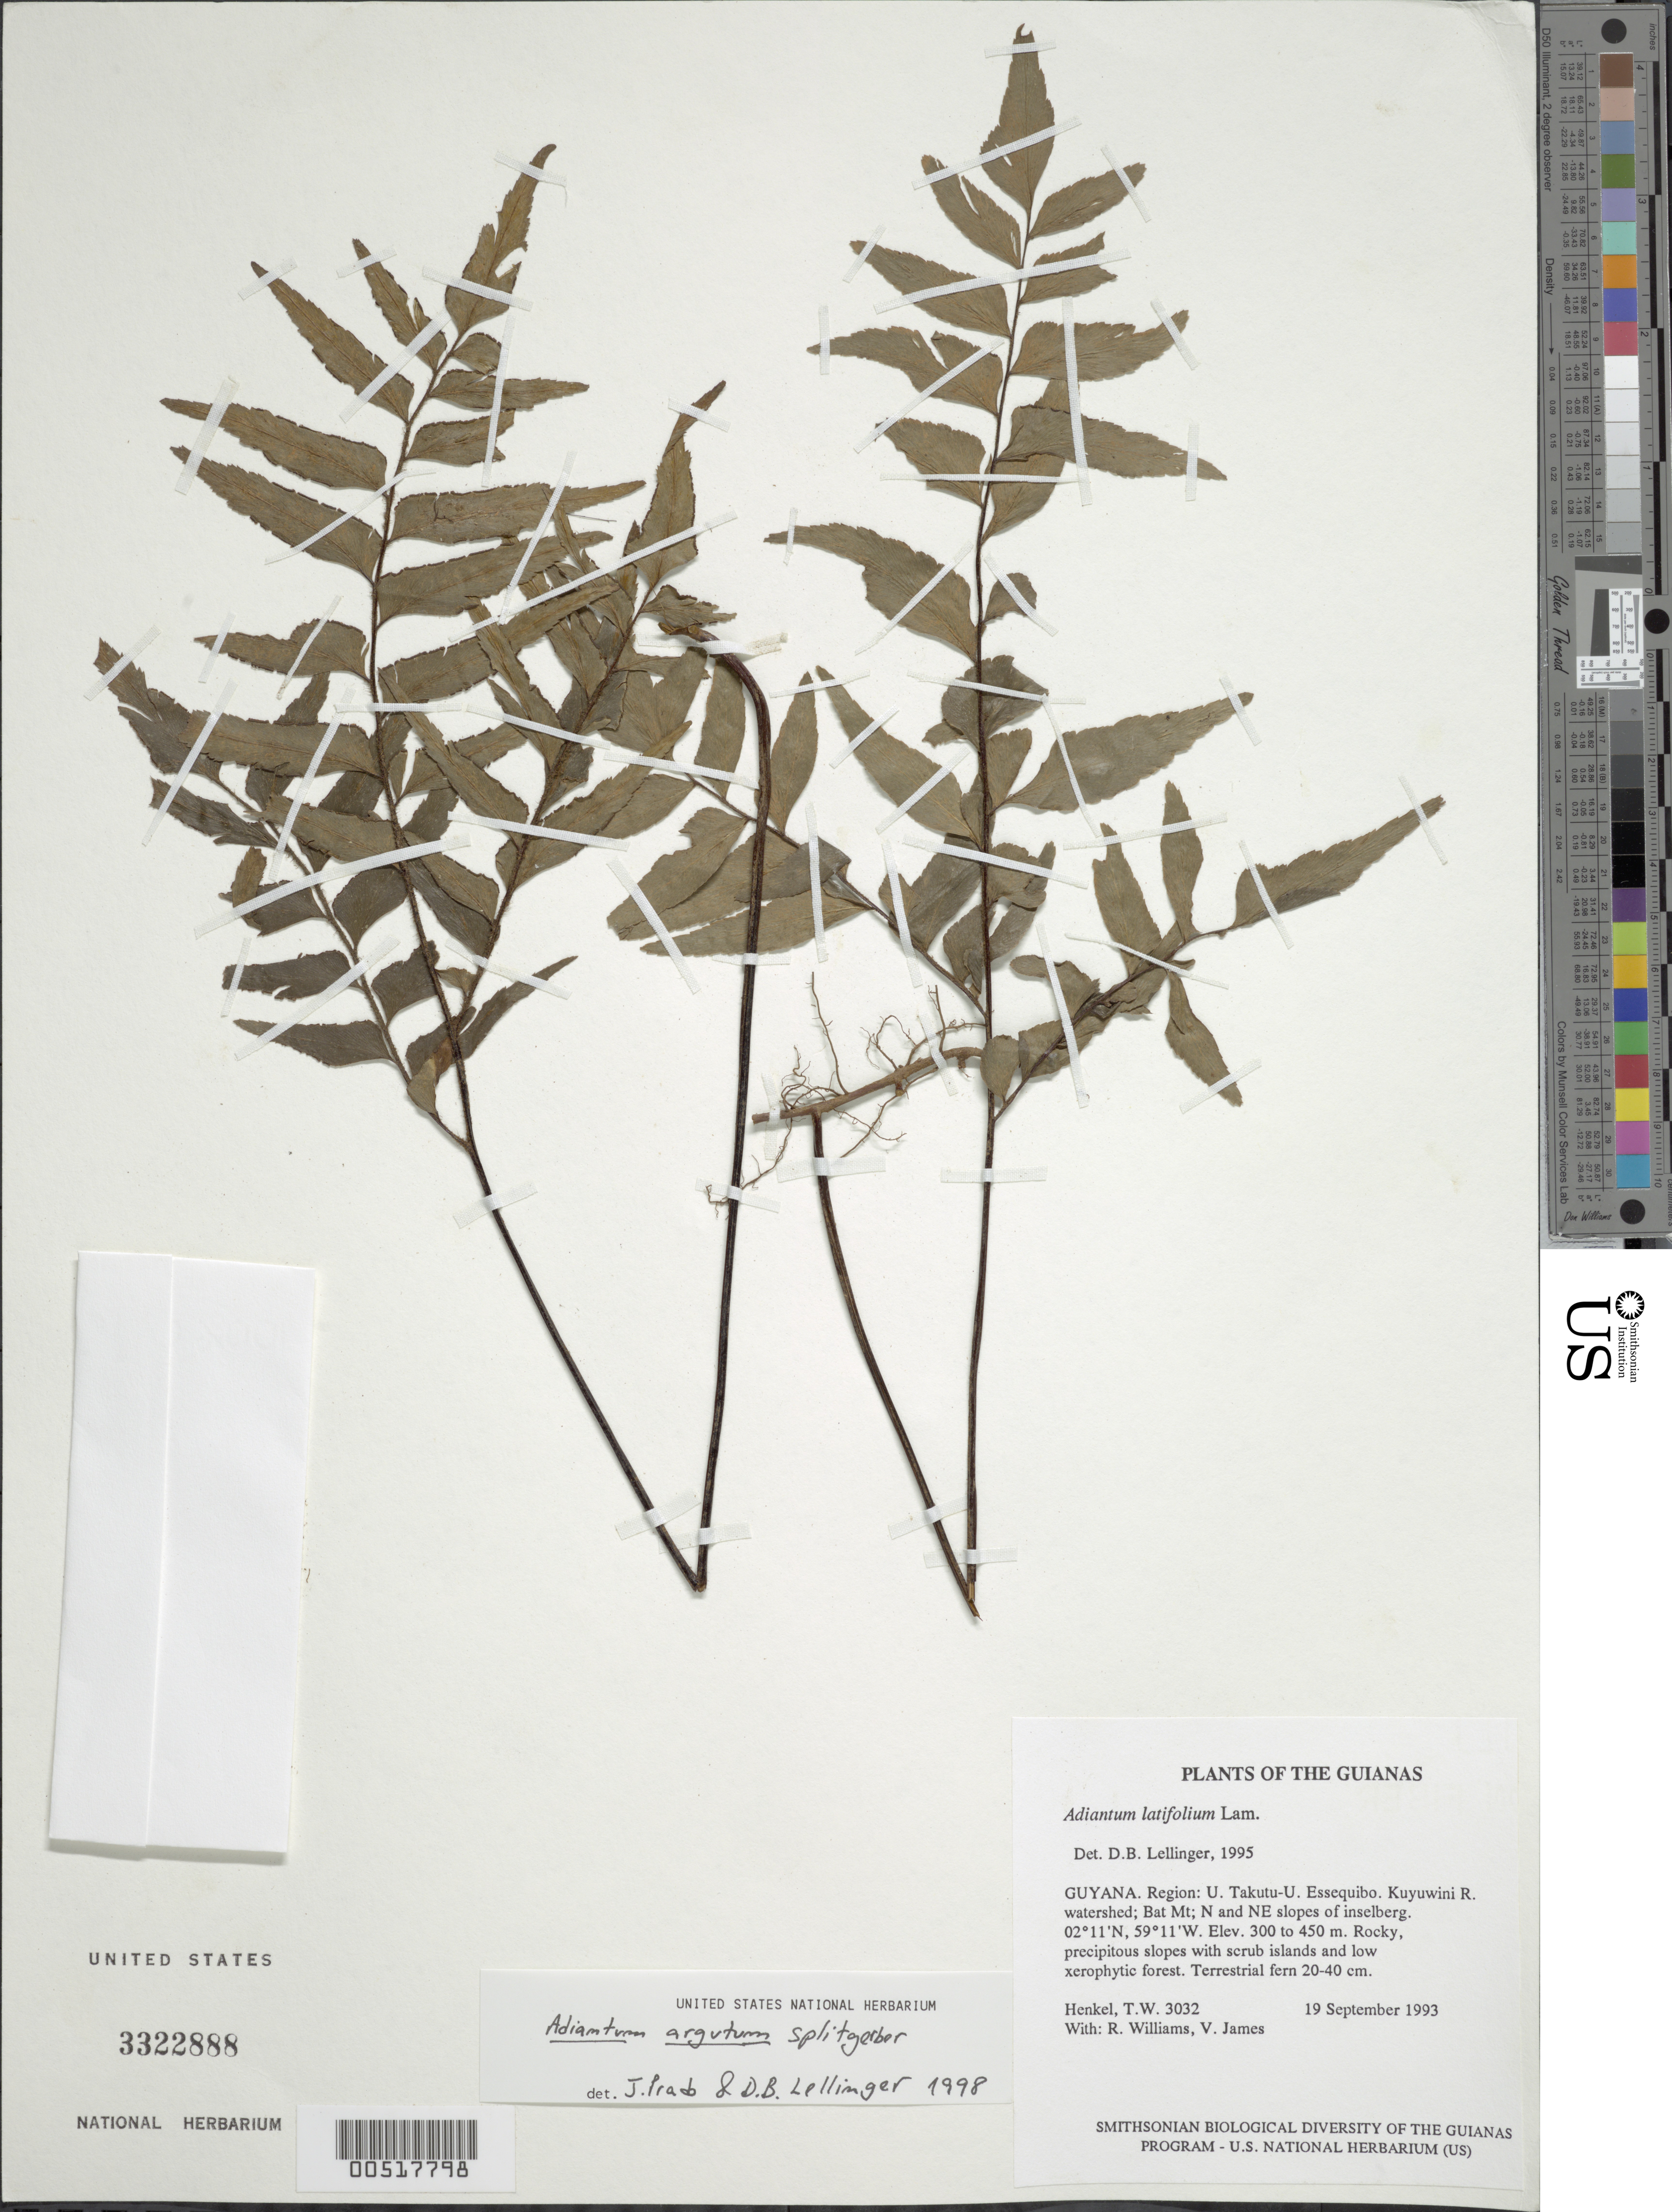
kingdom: Plantae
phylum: Tracheophyta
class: Polypodiopsida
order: Polypodiales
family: Pteridaceae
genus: Adiantum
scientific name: Adiantum argutum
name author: Splitg.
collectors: T. Henkel, R. Williams & V. James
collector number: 3032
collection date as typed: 19 September 1993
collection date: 1993-09-19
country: Guyana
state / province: U. Takutu-U. Essequibo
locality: Kuyuwini R. watershed; Bat Mt; N and NE slopes of inselberg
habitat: Rocky, precipitous slopes with scrub islands and low xerophytic forest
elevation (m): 300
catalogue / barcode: US 3322888